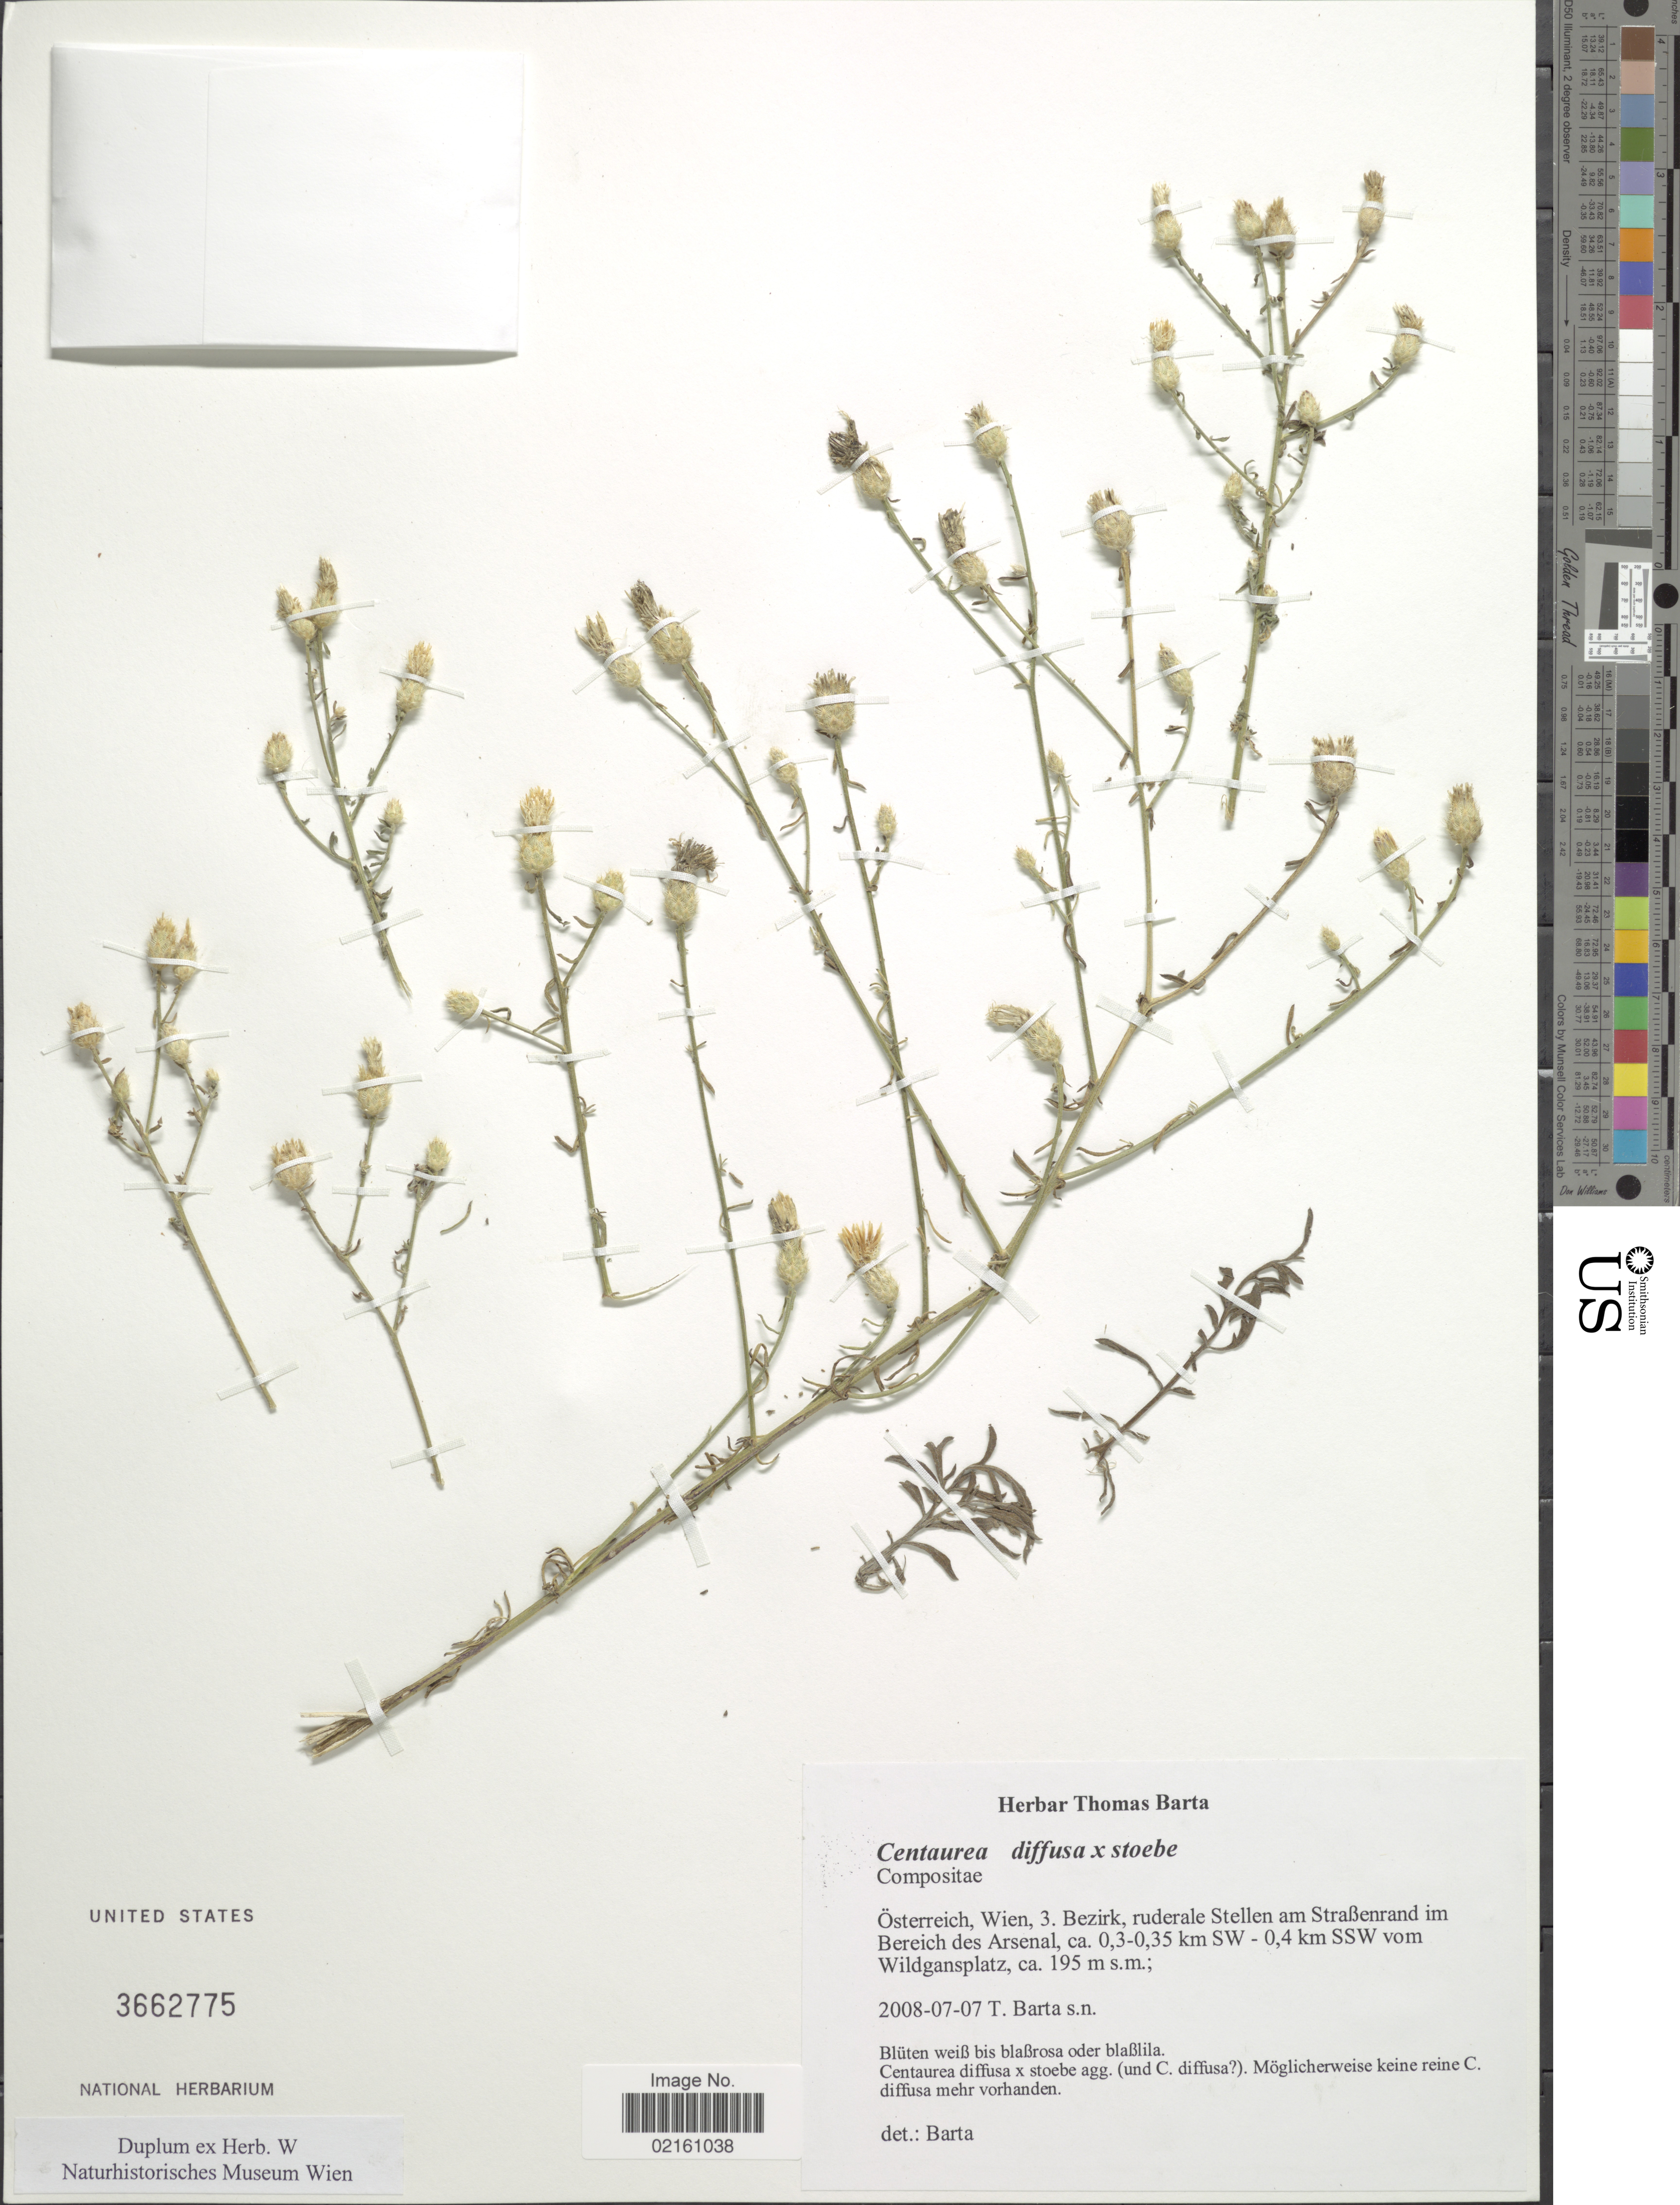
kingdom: Plantae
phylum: Tracheophyta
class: Magnoliopsida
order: Asterales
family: Asteraceae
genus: Centaurea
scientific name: Centaurea diffusa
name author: Lam.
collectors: T. Barta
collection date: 2008-07-07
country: Austria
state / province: Wien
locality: Osterreich, 3. Bezirk, ruderale Stellen am Strabenrand im Bereich des Arsenal, ca 0.3-0.35 km Sw, 0.4 km SSW vom Wildgansplatz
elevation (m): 195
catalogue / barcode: US 3662775